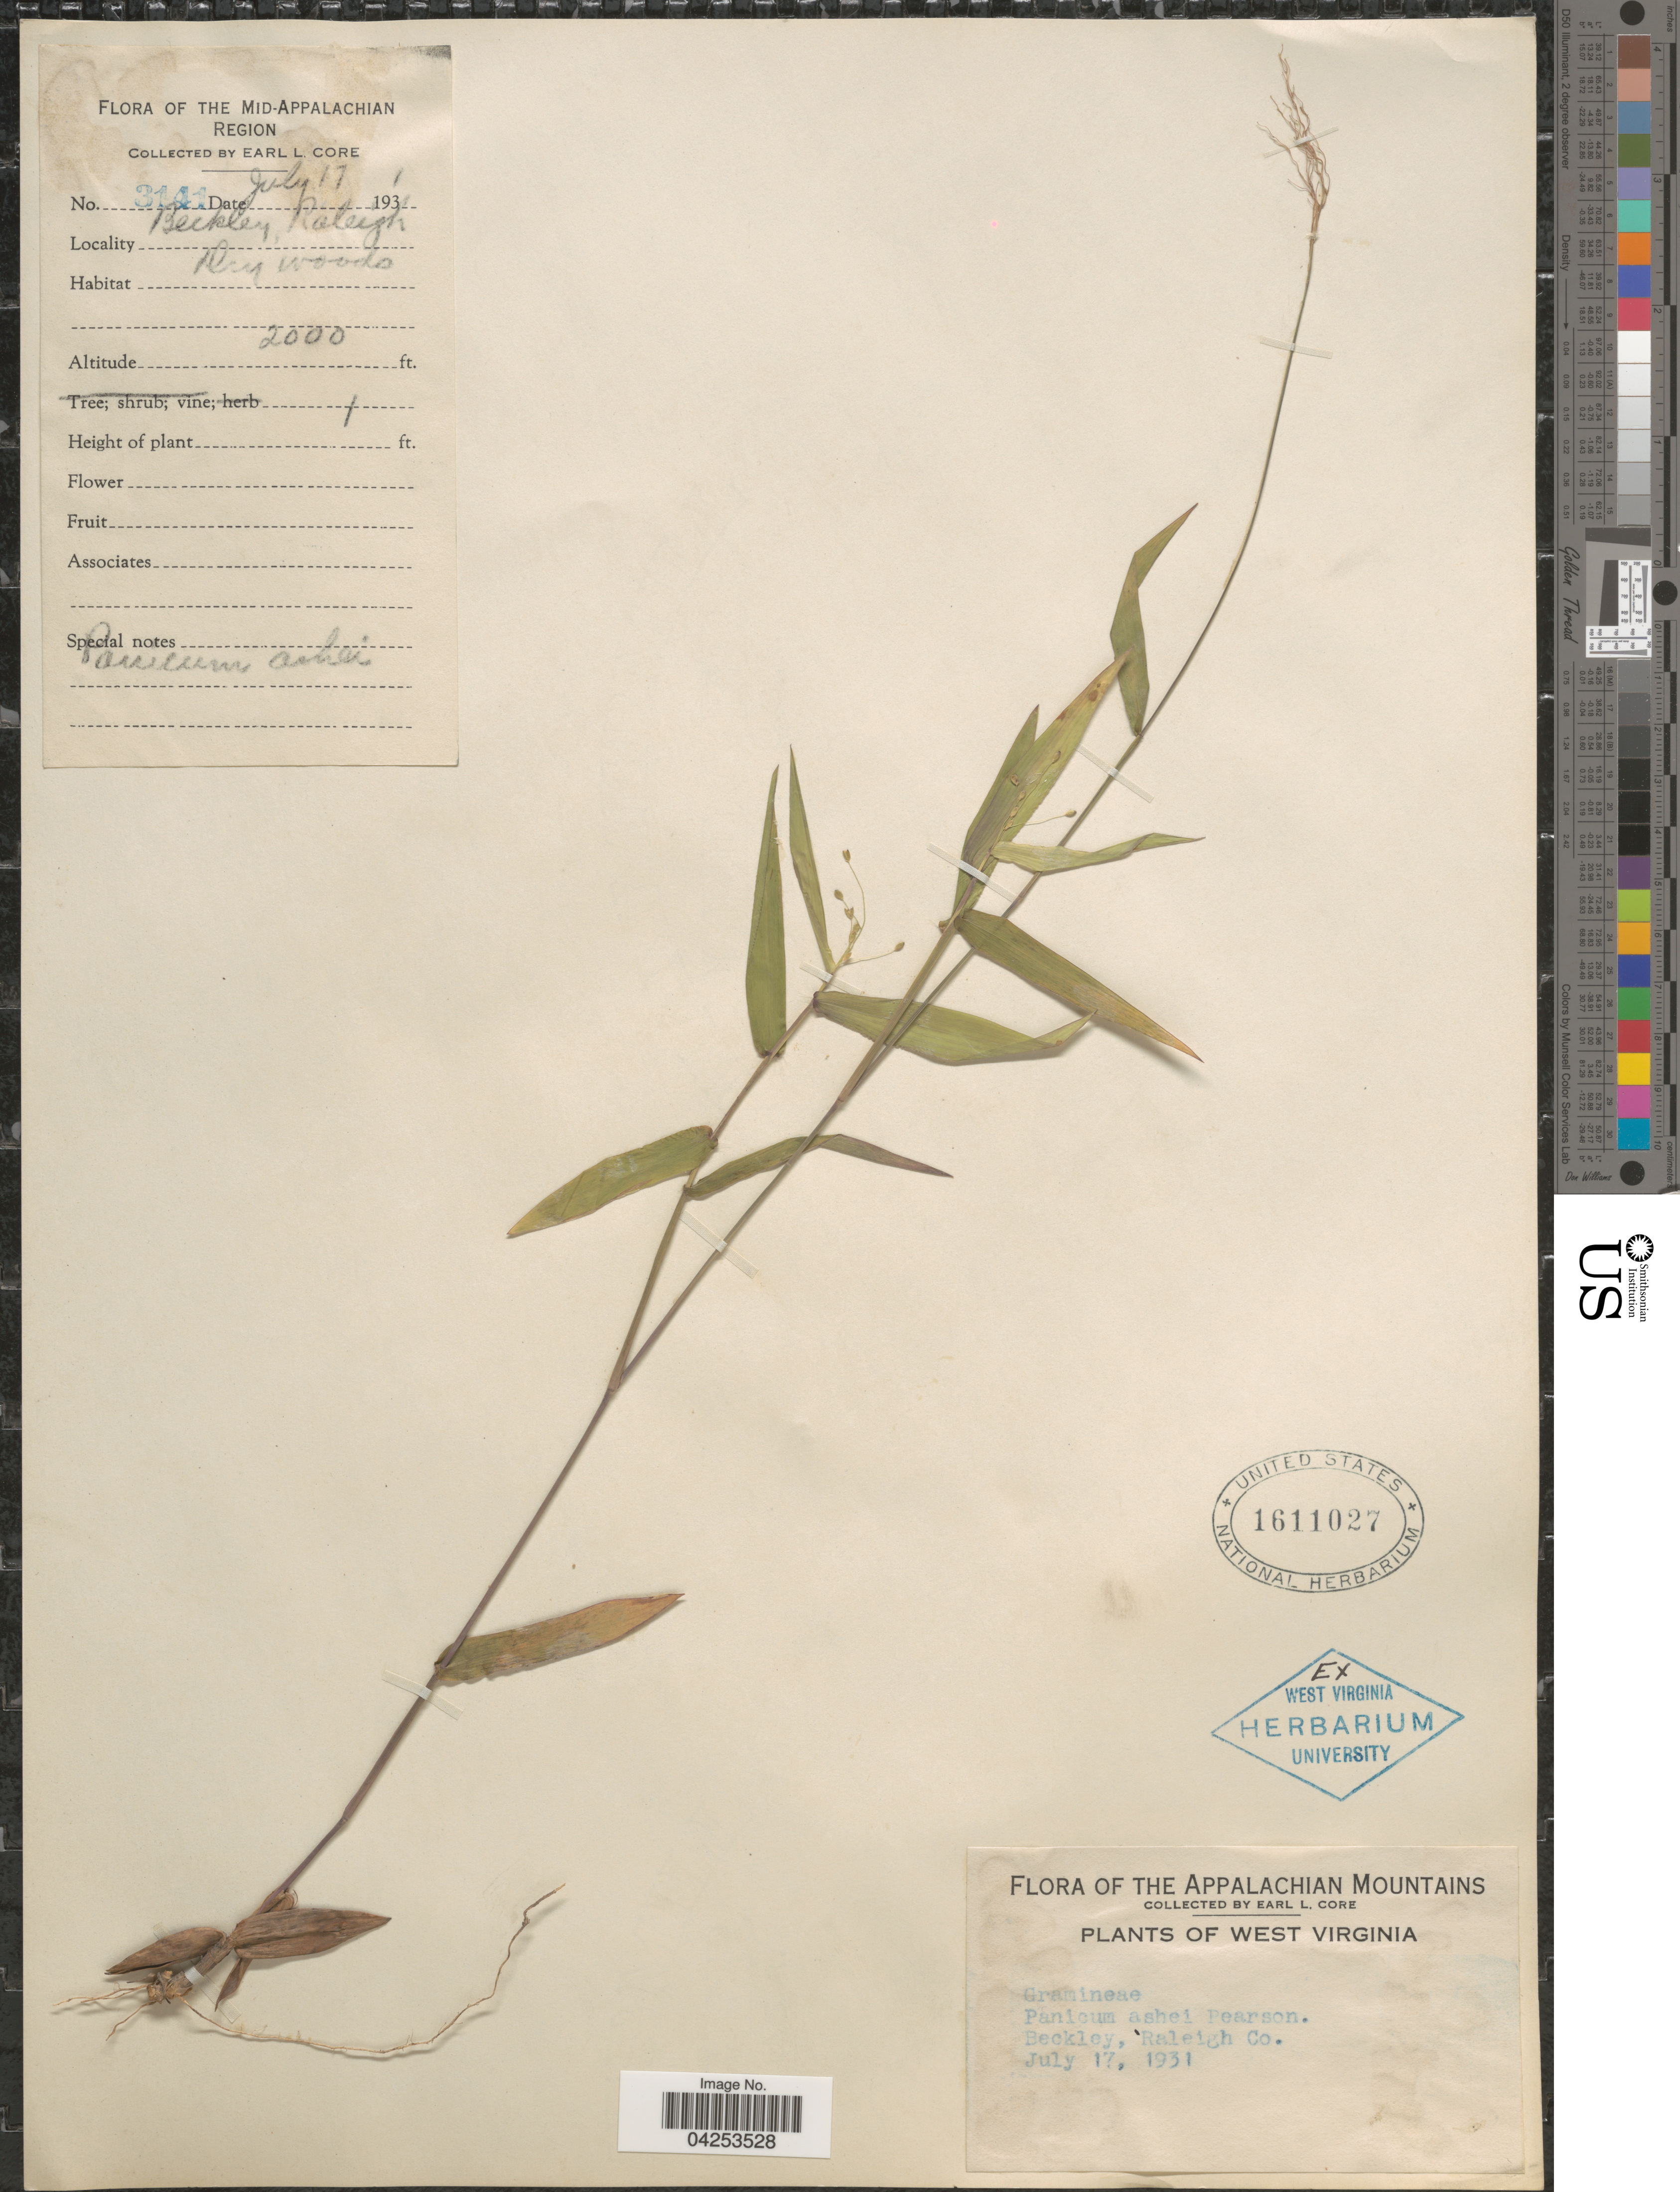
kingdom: Plantae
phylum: Tracheophyta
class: Liliopsida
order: Poales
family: Poaceae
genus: Dichanthelium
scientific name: Dichanthelium commutatum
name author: (Schult.) Gould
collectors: E. L. Core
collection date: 1931-07-17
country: United States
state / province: West Virginia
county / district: Raleigh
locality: The Appalachian Mountains. Beckley, Raleigh Co.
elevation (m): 610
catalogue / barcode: US 1611027